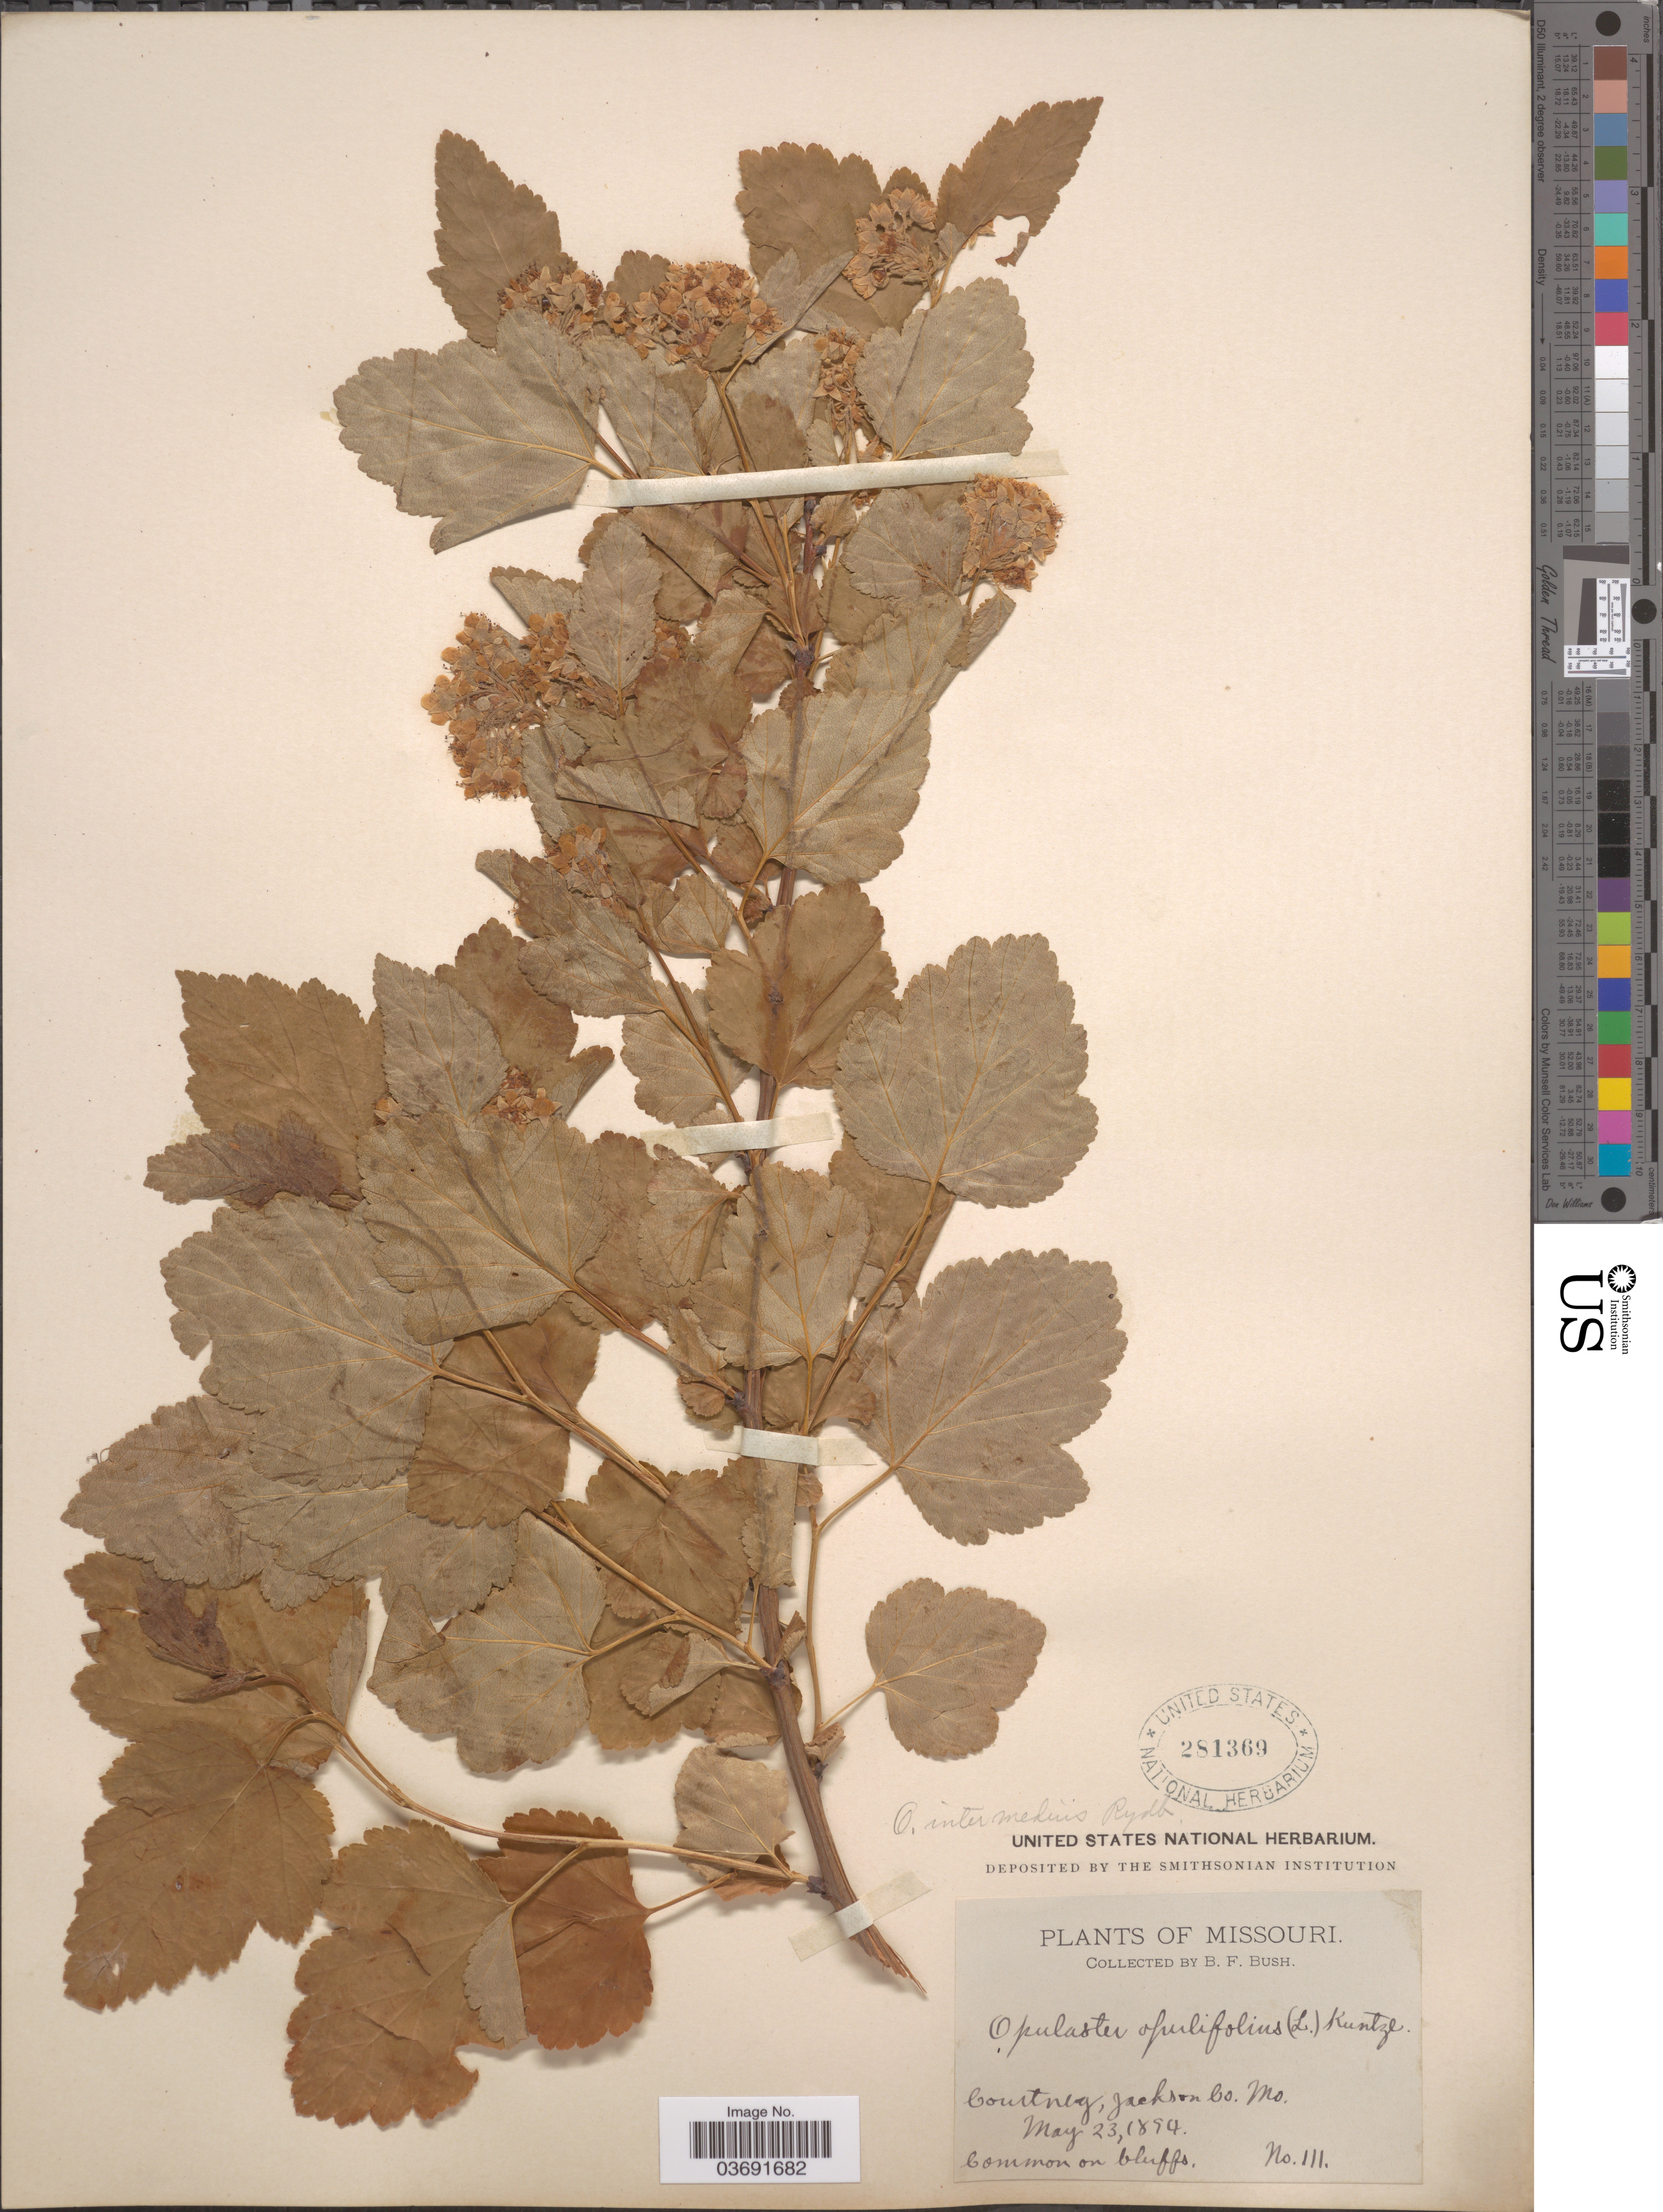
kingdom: Plantae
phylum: Tracheophyta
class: Magnoliopsida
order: Rosales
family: Rosaceae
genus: Physocarpus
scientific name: Physocarpus intermedius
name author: (Rydb.) C.K. Schneid.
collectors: B. F. Bush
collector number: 111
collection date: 1894-05-23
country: United States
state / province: Missouri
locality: Courtney, Jackson Co.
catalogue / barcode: US 281369